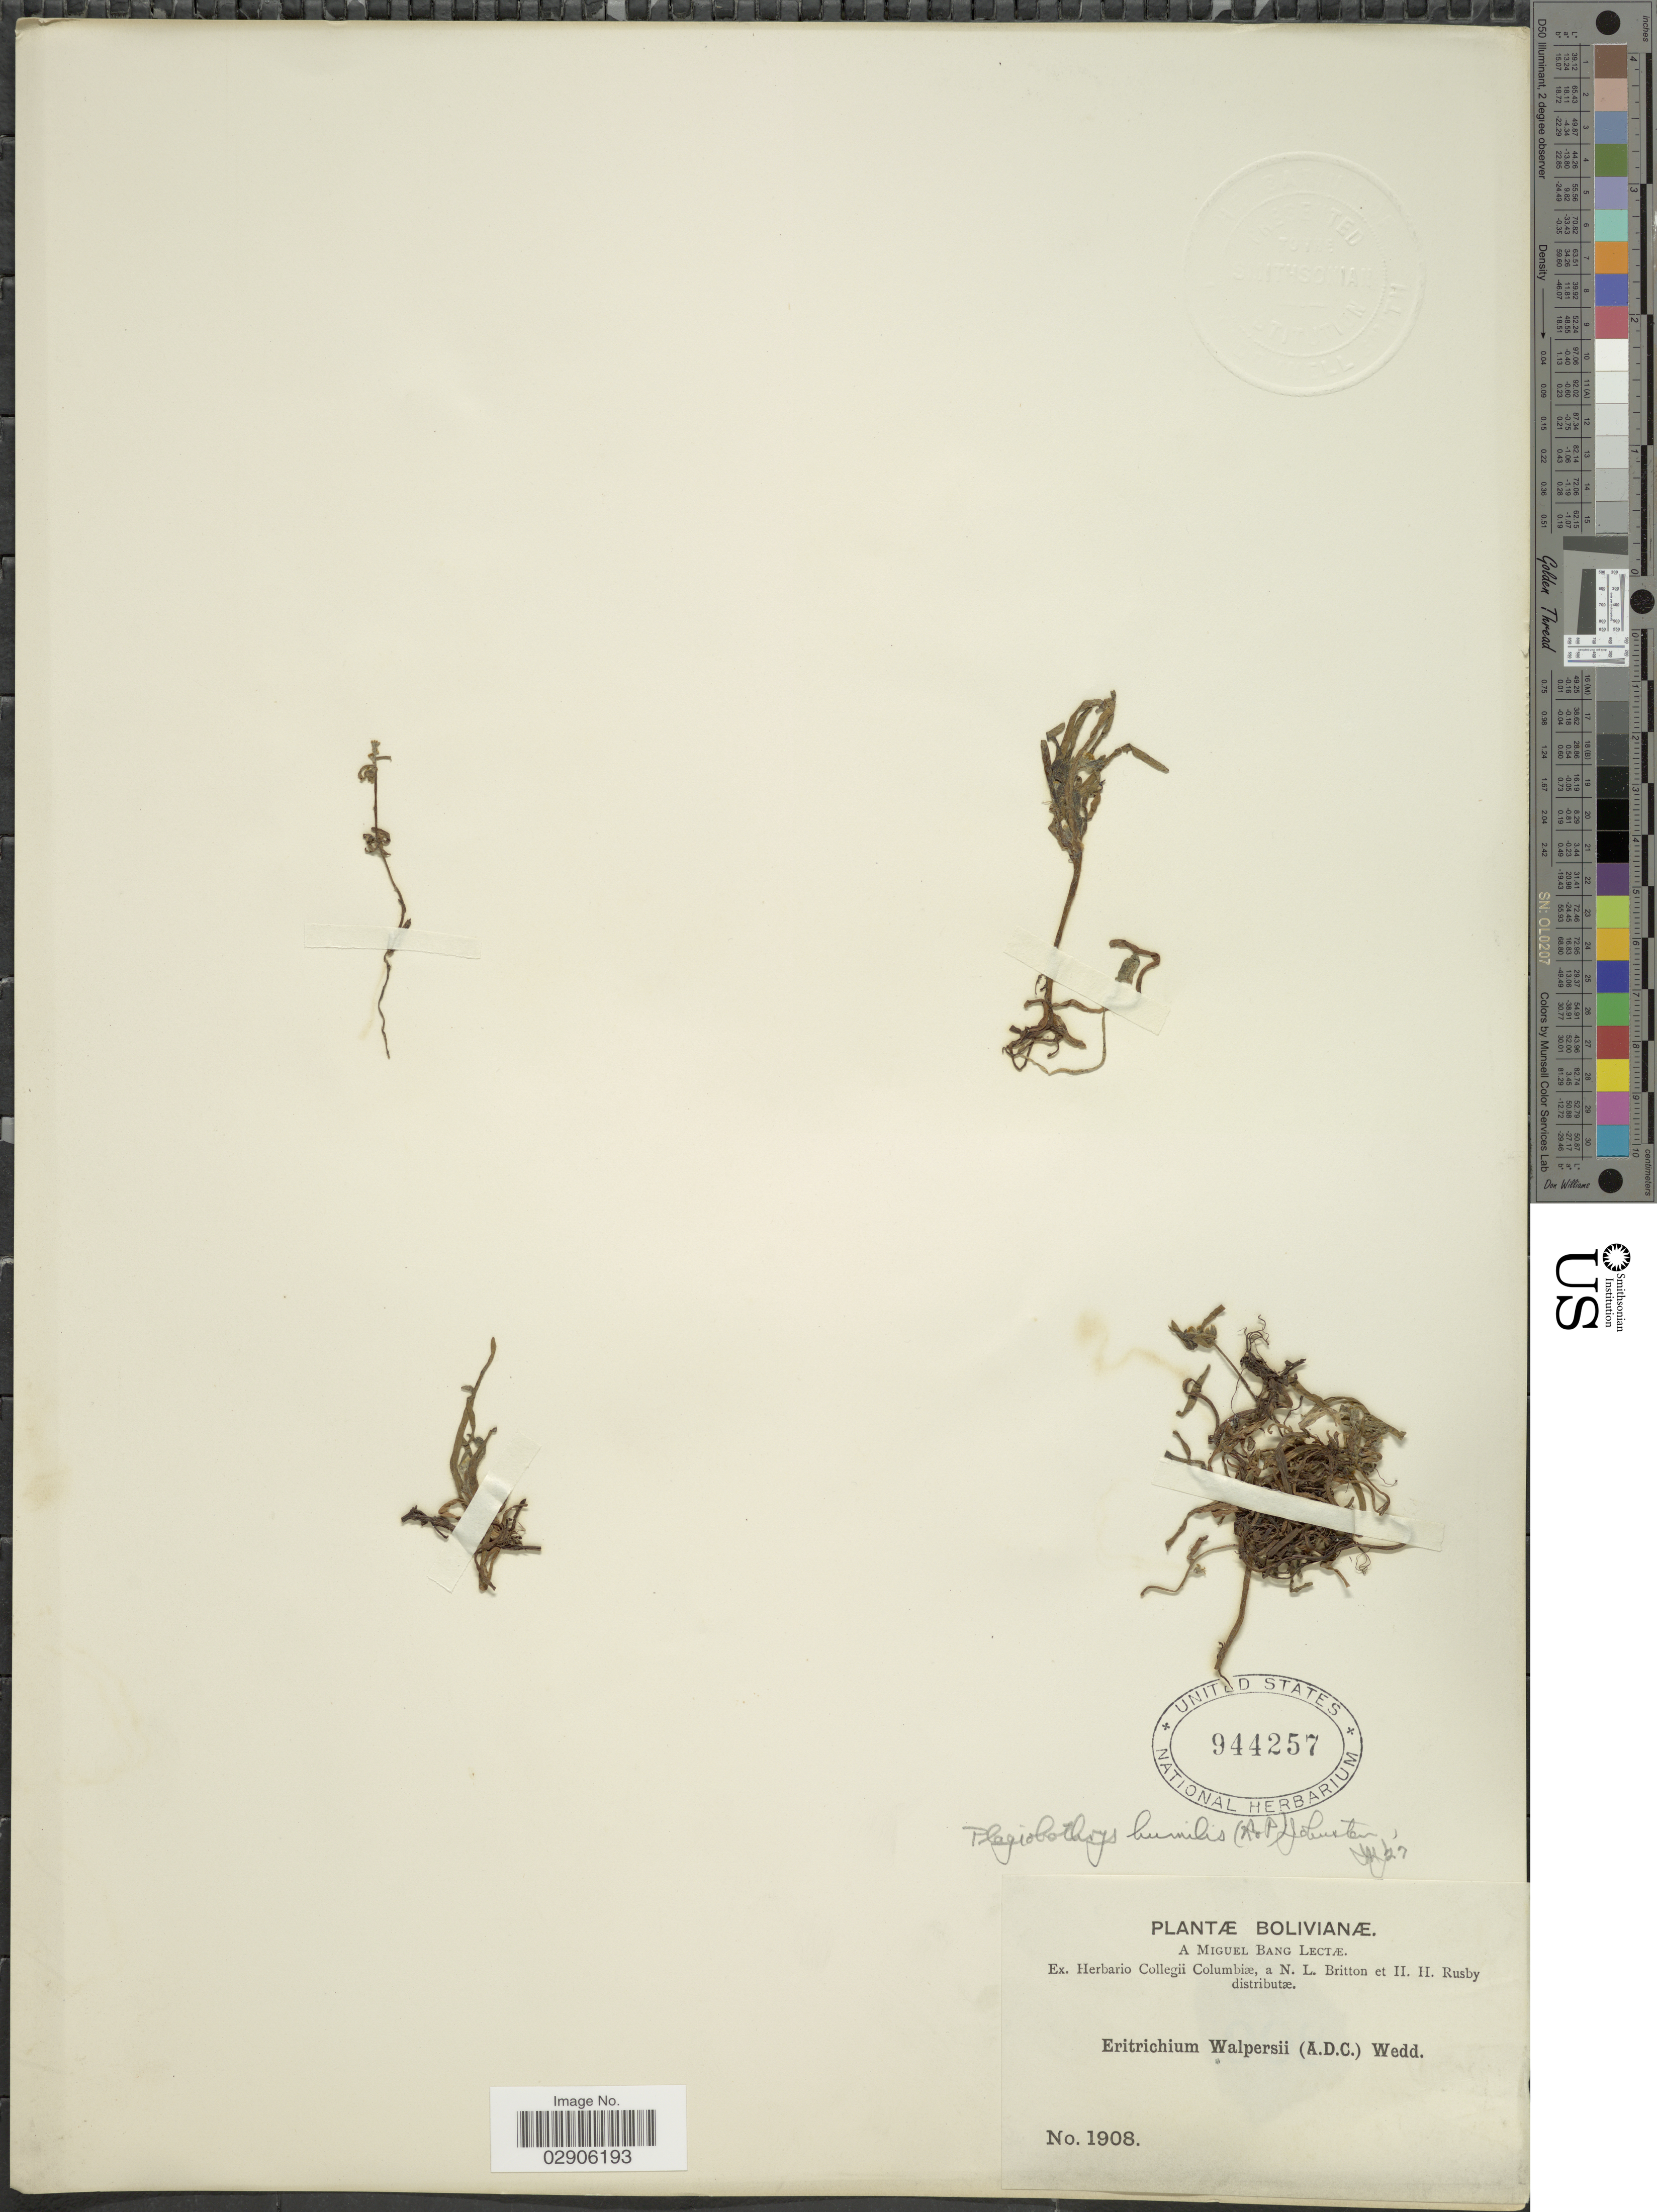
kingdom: Plantae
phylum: Tracheophyta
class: Magnoliopsida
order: Boraginales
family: Boraginaceae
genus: Plagiobothrys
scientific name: Plagiobothrys humilis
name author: (Ruiz & Pav.) I.M. Johnst.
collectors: M. Bang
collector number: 1908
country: Bolivia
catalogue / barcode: US 944257